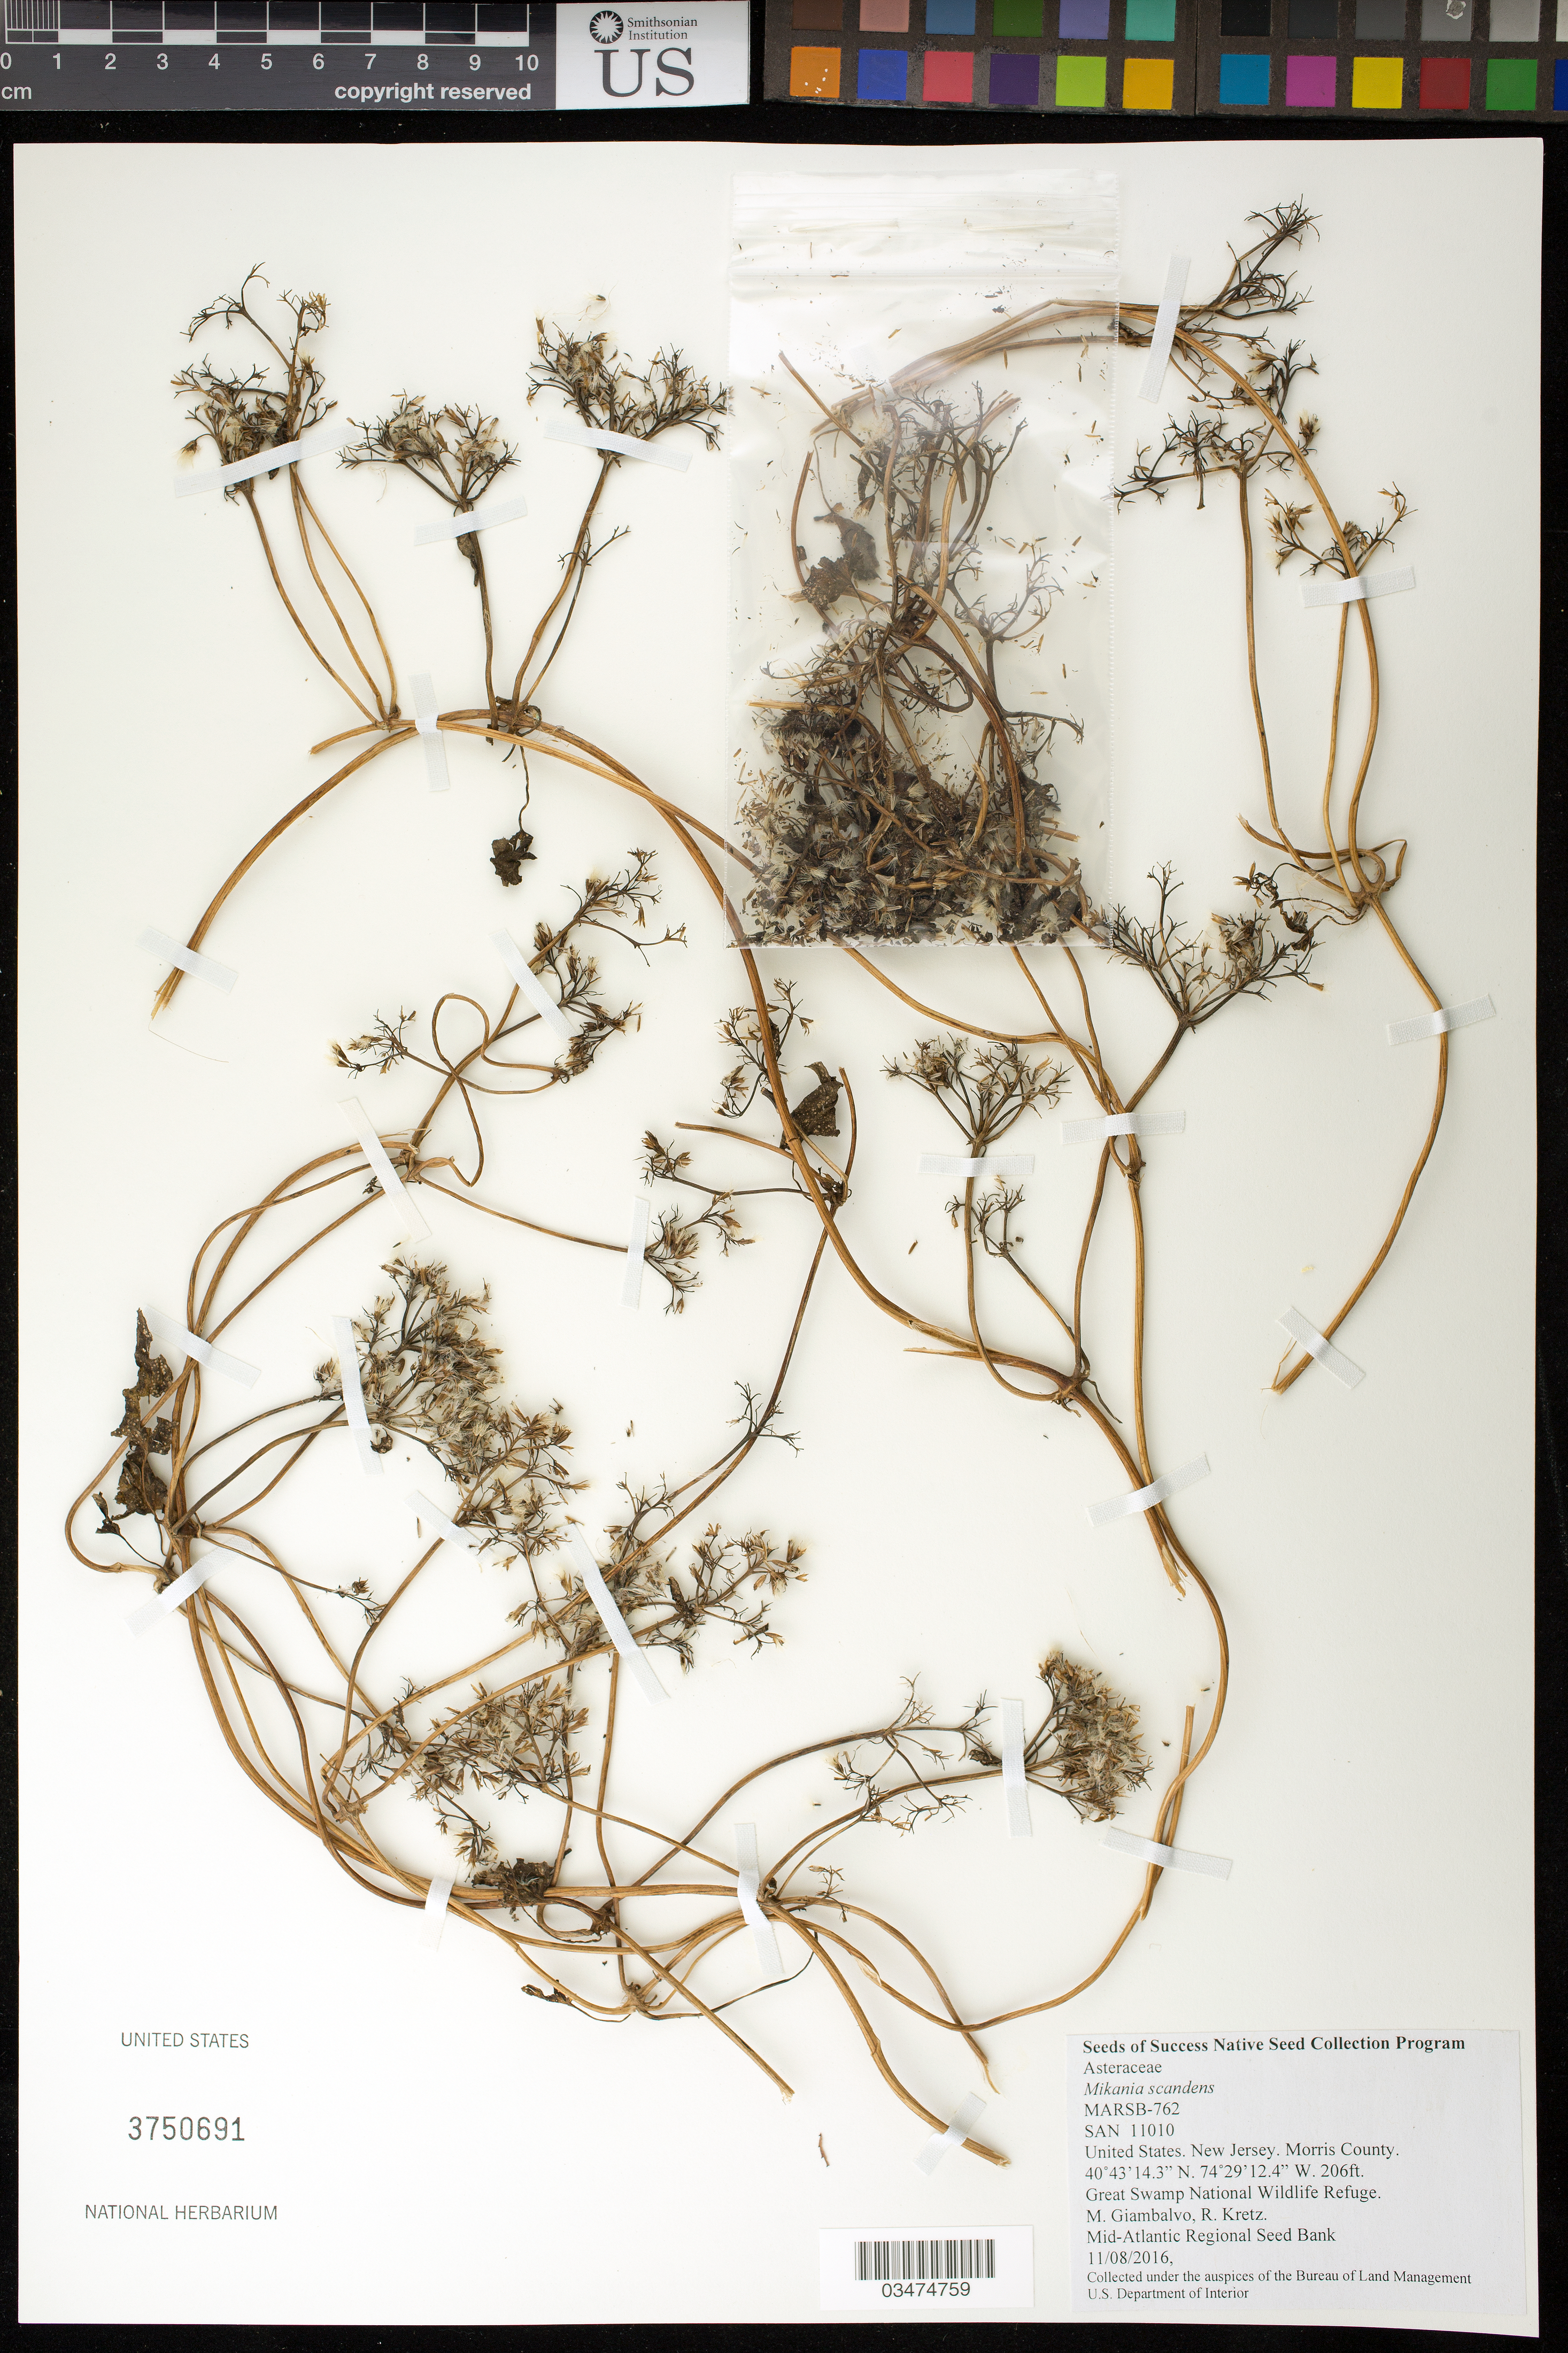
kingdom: Plantae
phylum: Tracheophyta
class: Magnoliopsida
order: Asterales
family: Asteraceae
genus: Mikania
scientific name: Mikania scandens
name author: (L.) Willd.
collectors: M. Giambalvo & R. Kretz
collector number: MARSB-762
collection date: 2016-11-08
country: United States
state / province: New Jersey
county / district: Morris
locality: Great Swamp National Wildlife Refuge.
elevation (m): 63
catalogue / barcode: US 3750691